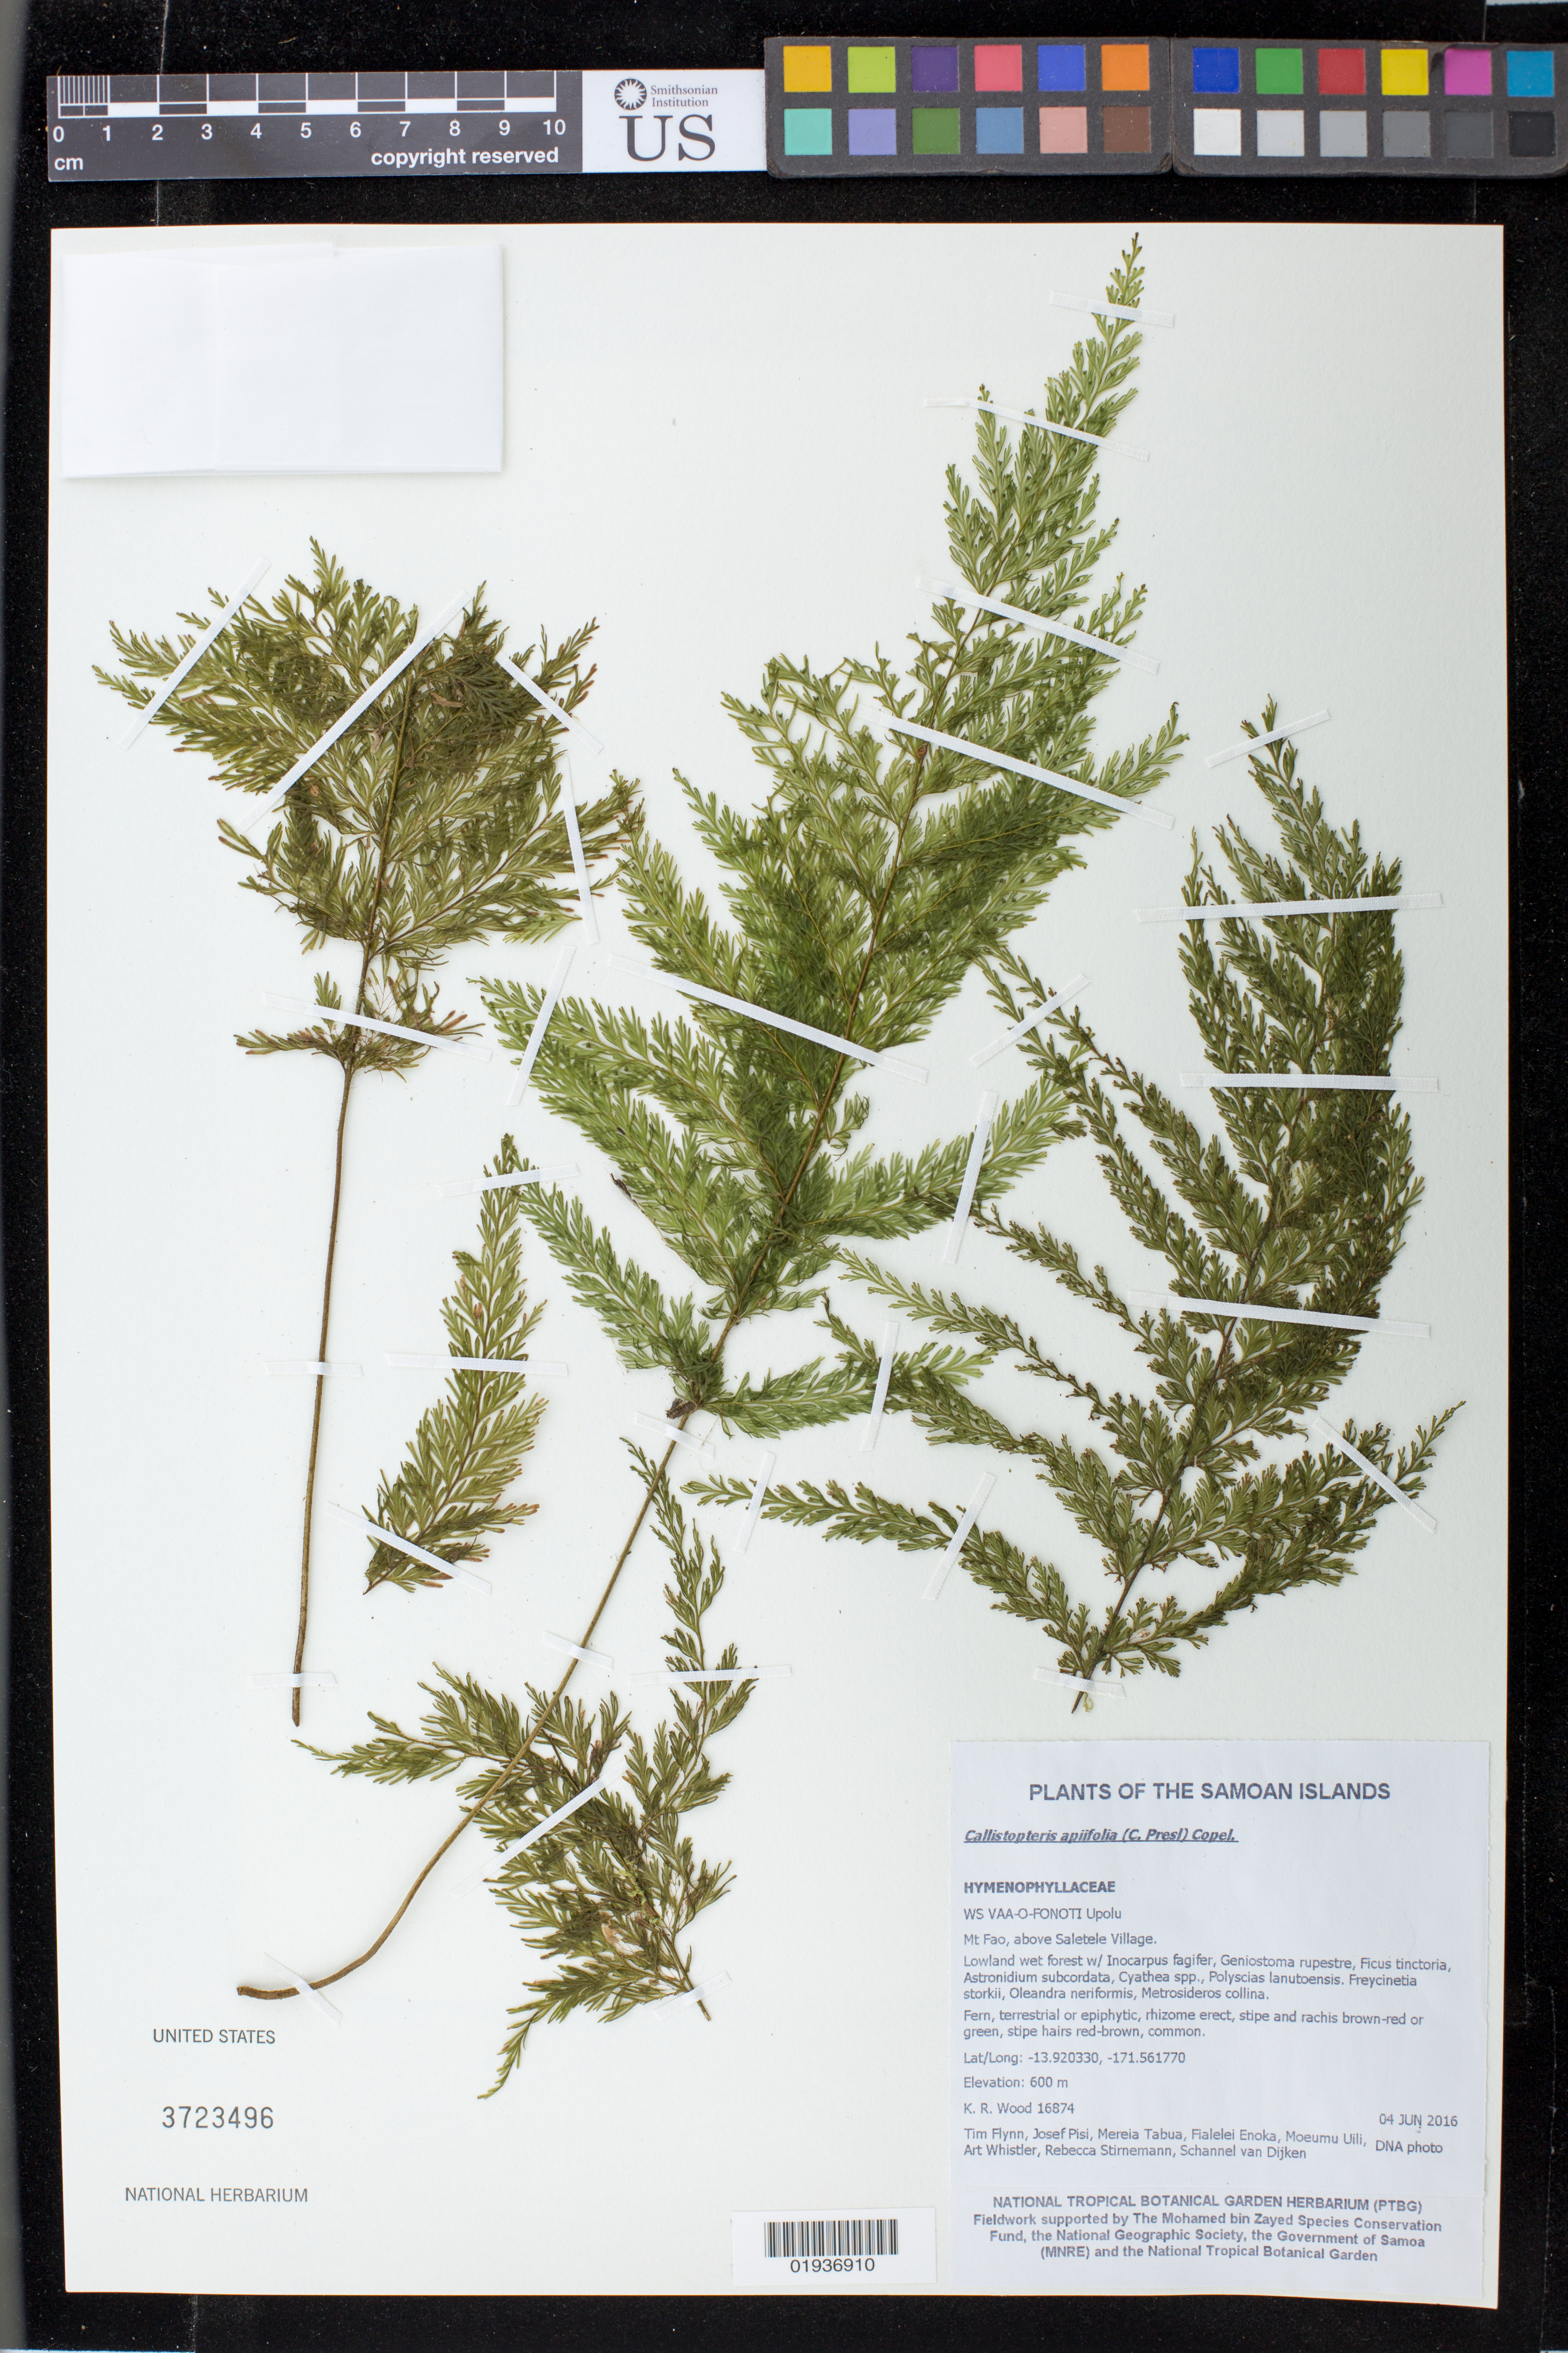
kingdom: Plantae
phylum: Tracheophyta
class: Polypodiopsida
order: Hymenophyllales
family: Hymenophyllaceae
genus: Callistopteris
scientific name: Callistopteris apiifolia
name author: (C. Presl) Copel.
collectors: K. R. Wood, T. W. Flynn, J. Pisi, M. Tabua, F. Enoka, M. Uili, A. Whistler & R. Stirnemann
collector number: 16874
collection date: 2016-06-04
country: Samoa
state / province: Atua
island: Upolu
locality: Upolu, Mt. Fao, above Saletele Village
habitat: Lowland wet forest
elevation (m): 600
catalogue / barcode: US 3723496